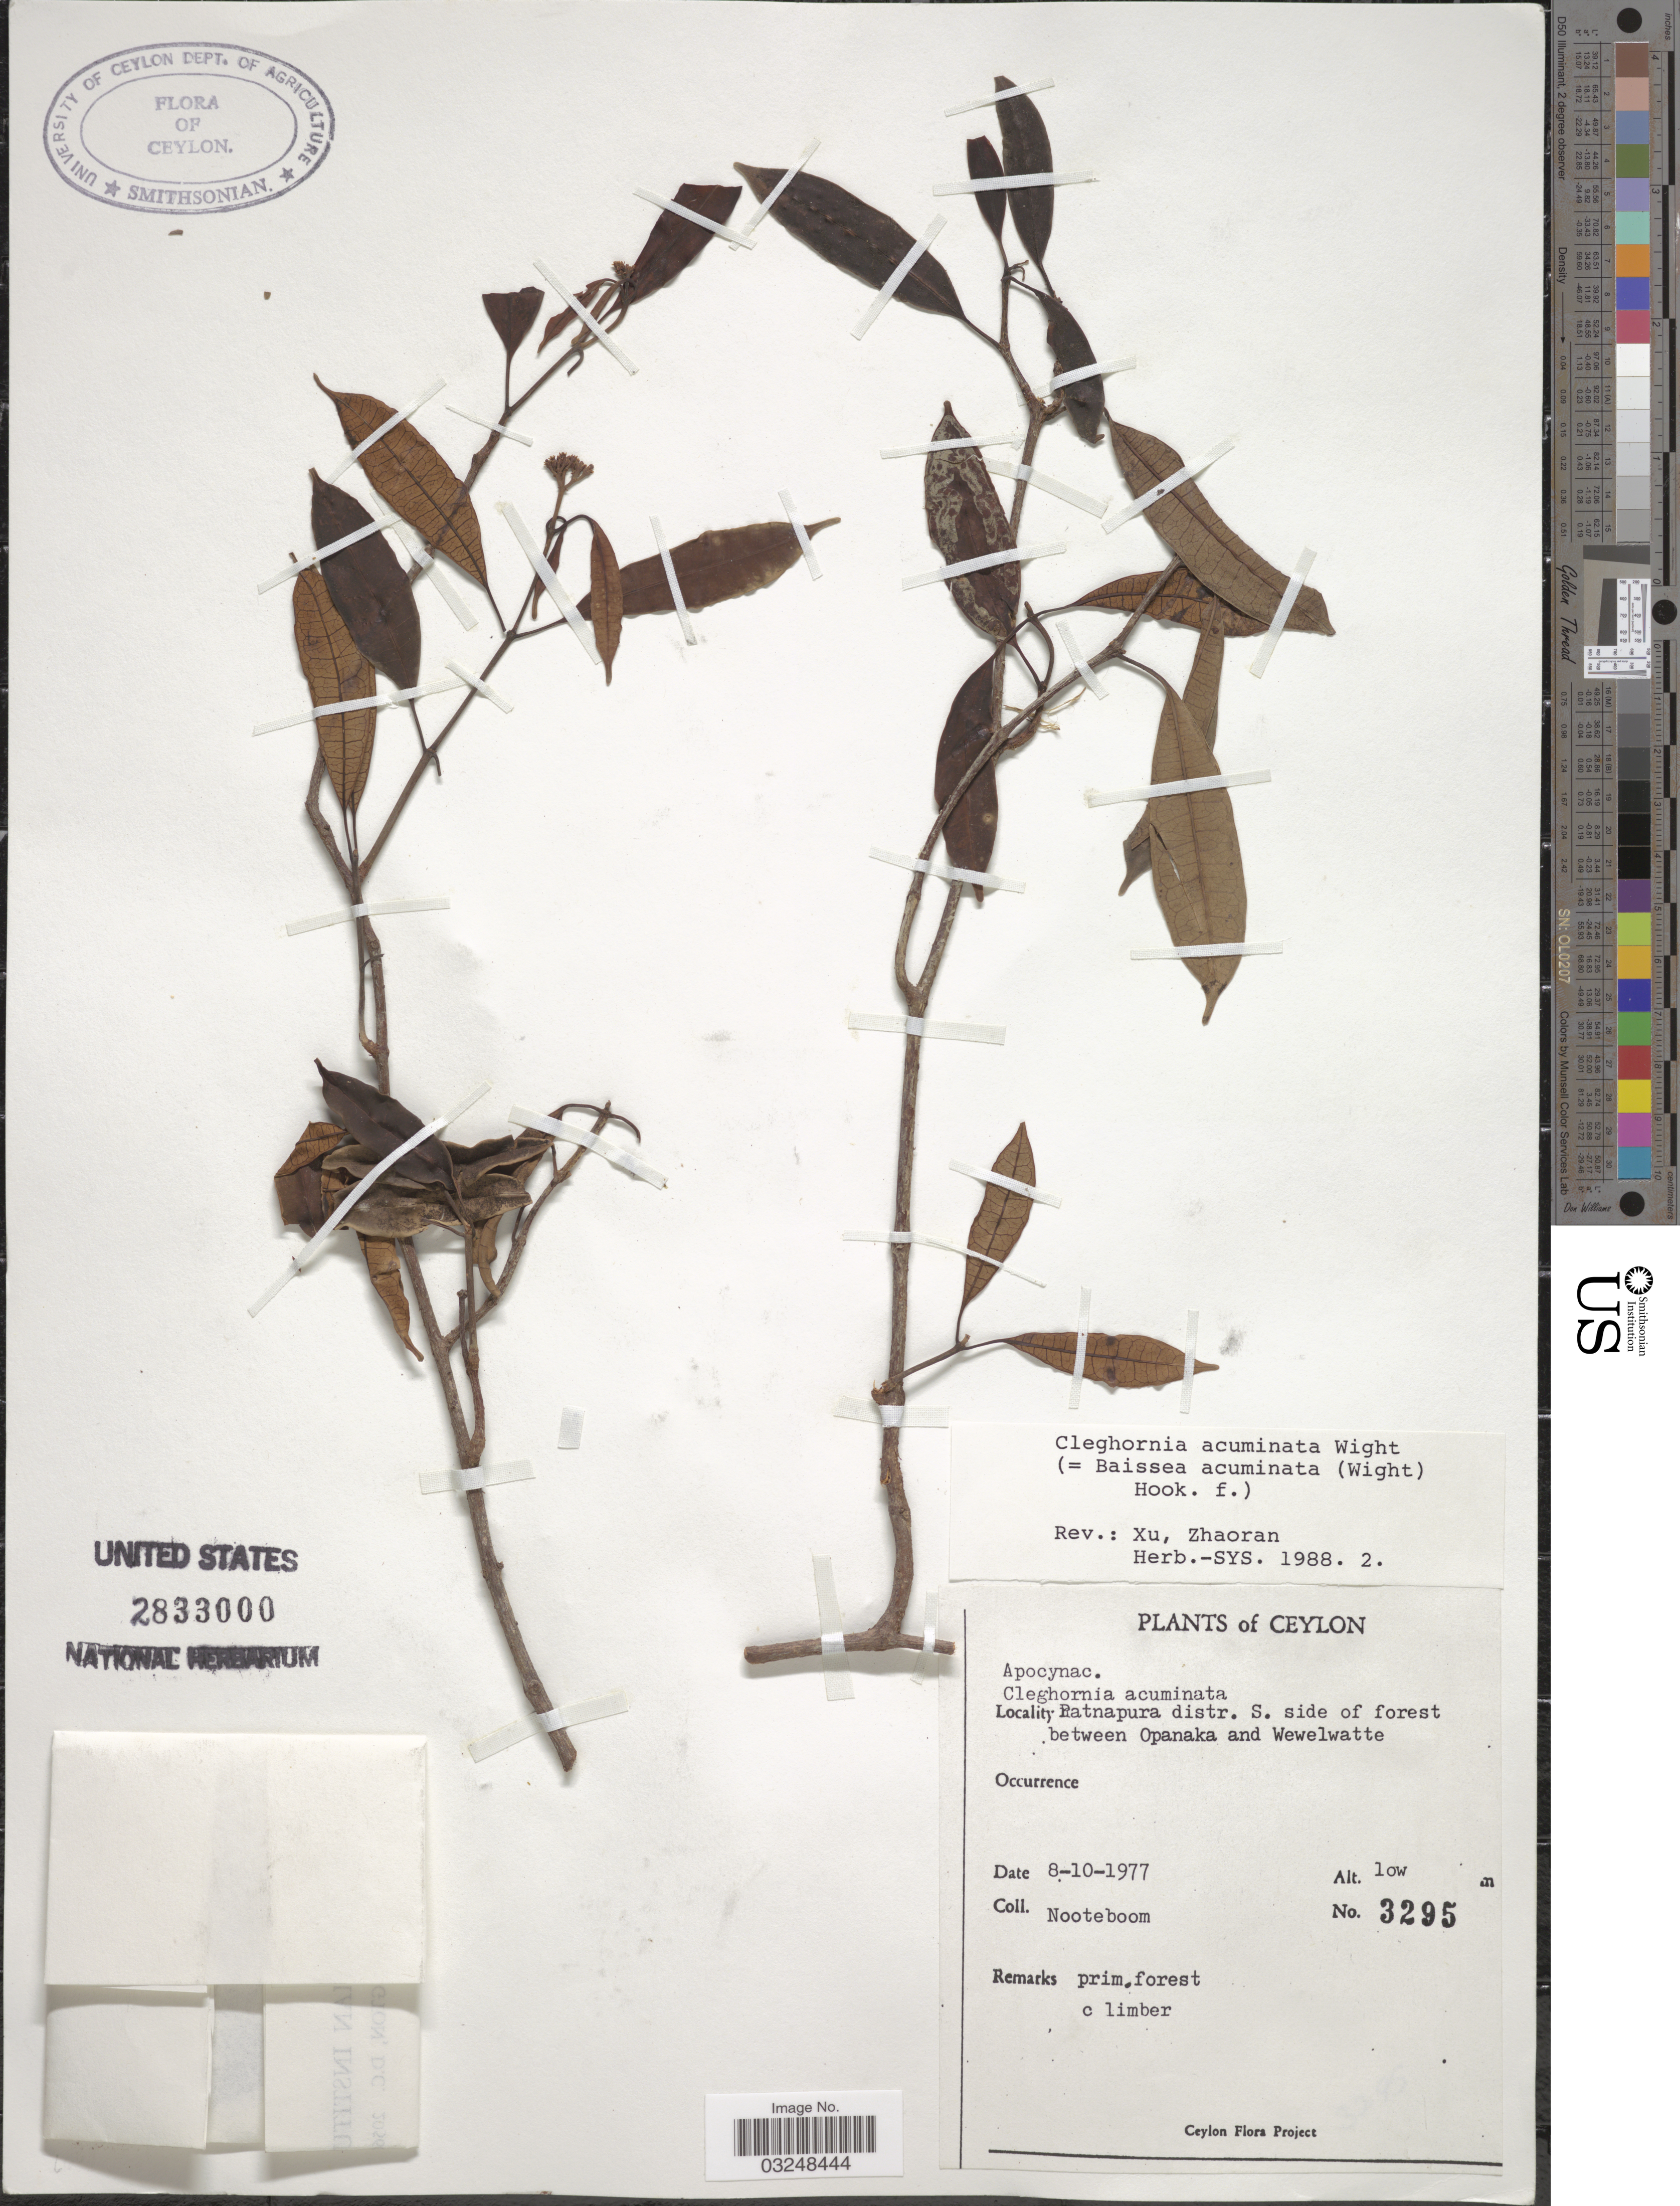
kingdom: Plantae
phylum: Tracheophyta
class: Magnoliopsida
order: Gentianales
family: Apocynaceae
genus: Cleghornia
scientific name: Cleghornia acuminata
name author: Wight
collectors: Nooteboom, --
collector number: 3295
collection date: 1977-10-08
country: Sri Lanka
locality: Ceylon, Ratnapura distr. S. side of forest between Opanaka and Wewelwatte.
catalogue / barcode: US 2833000